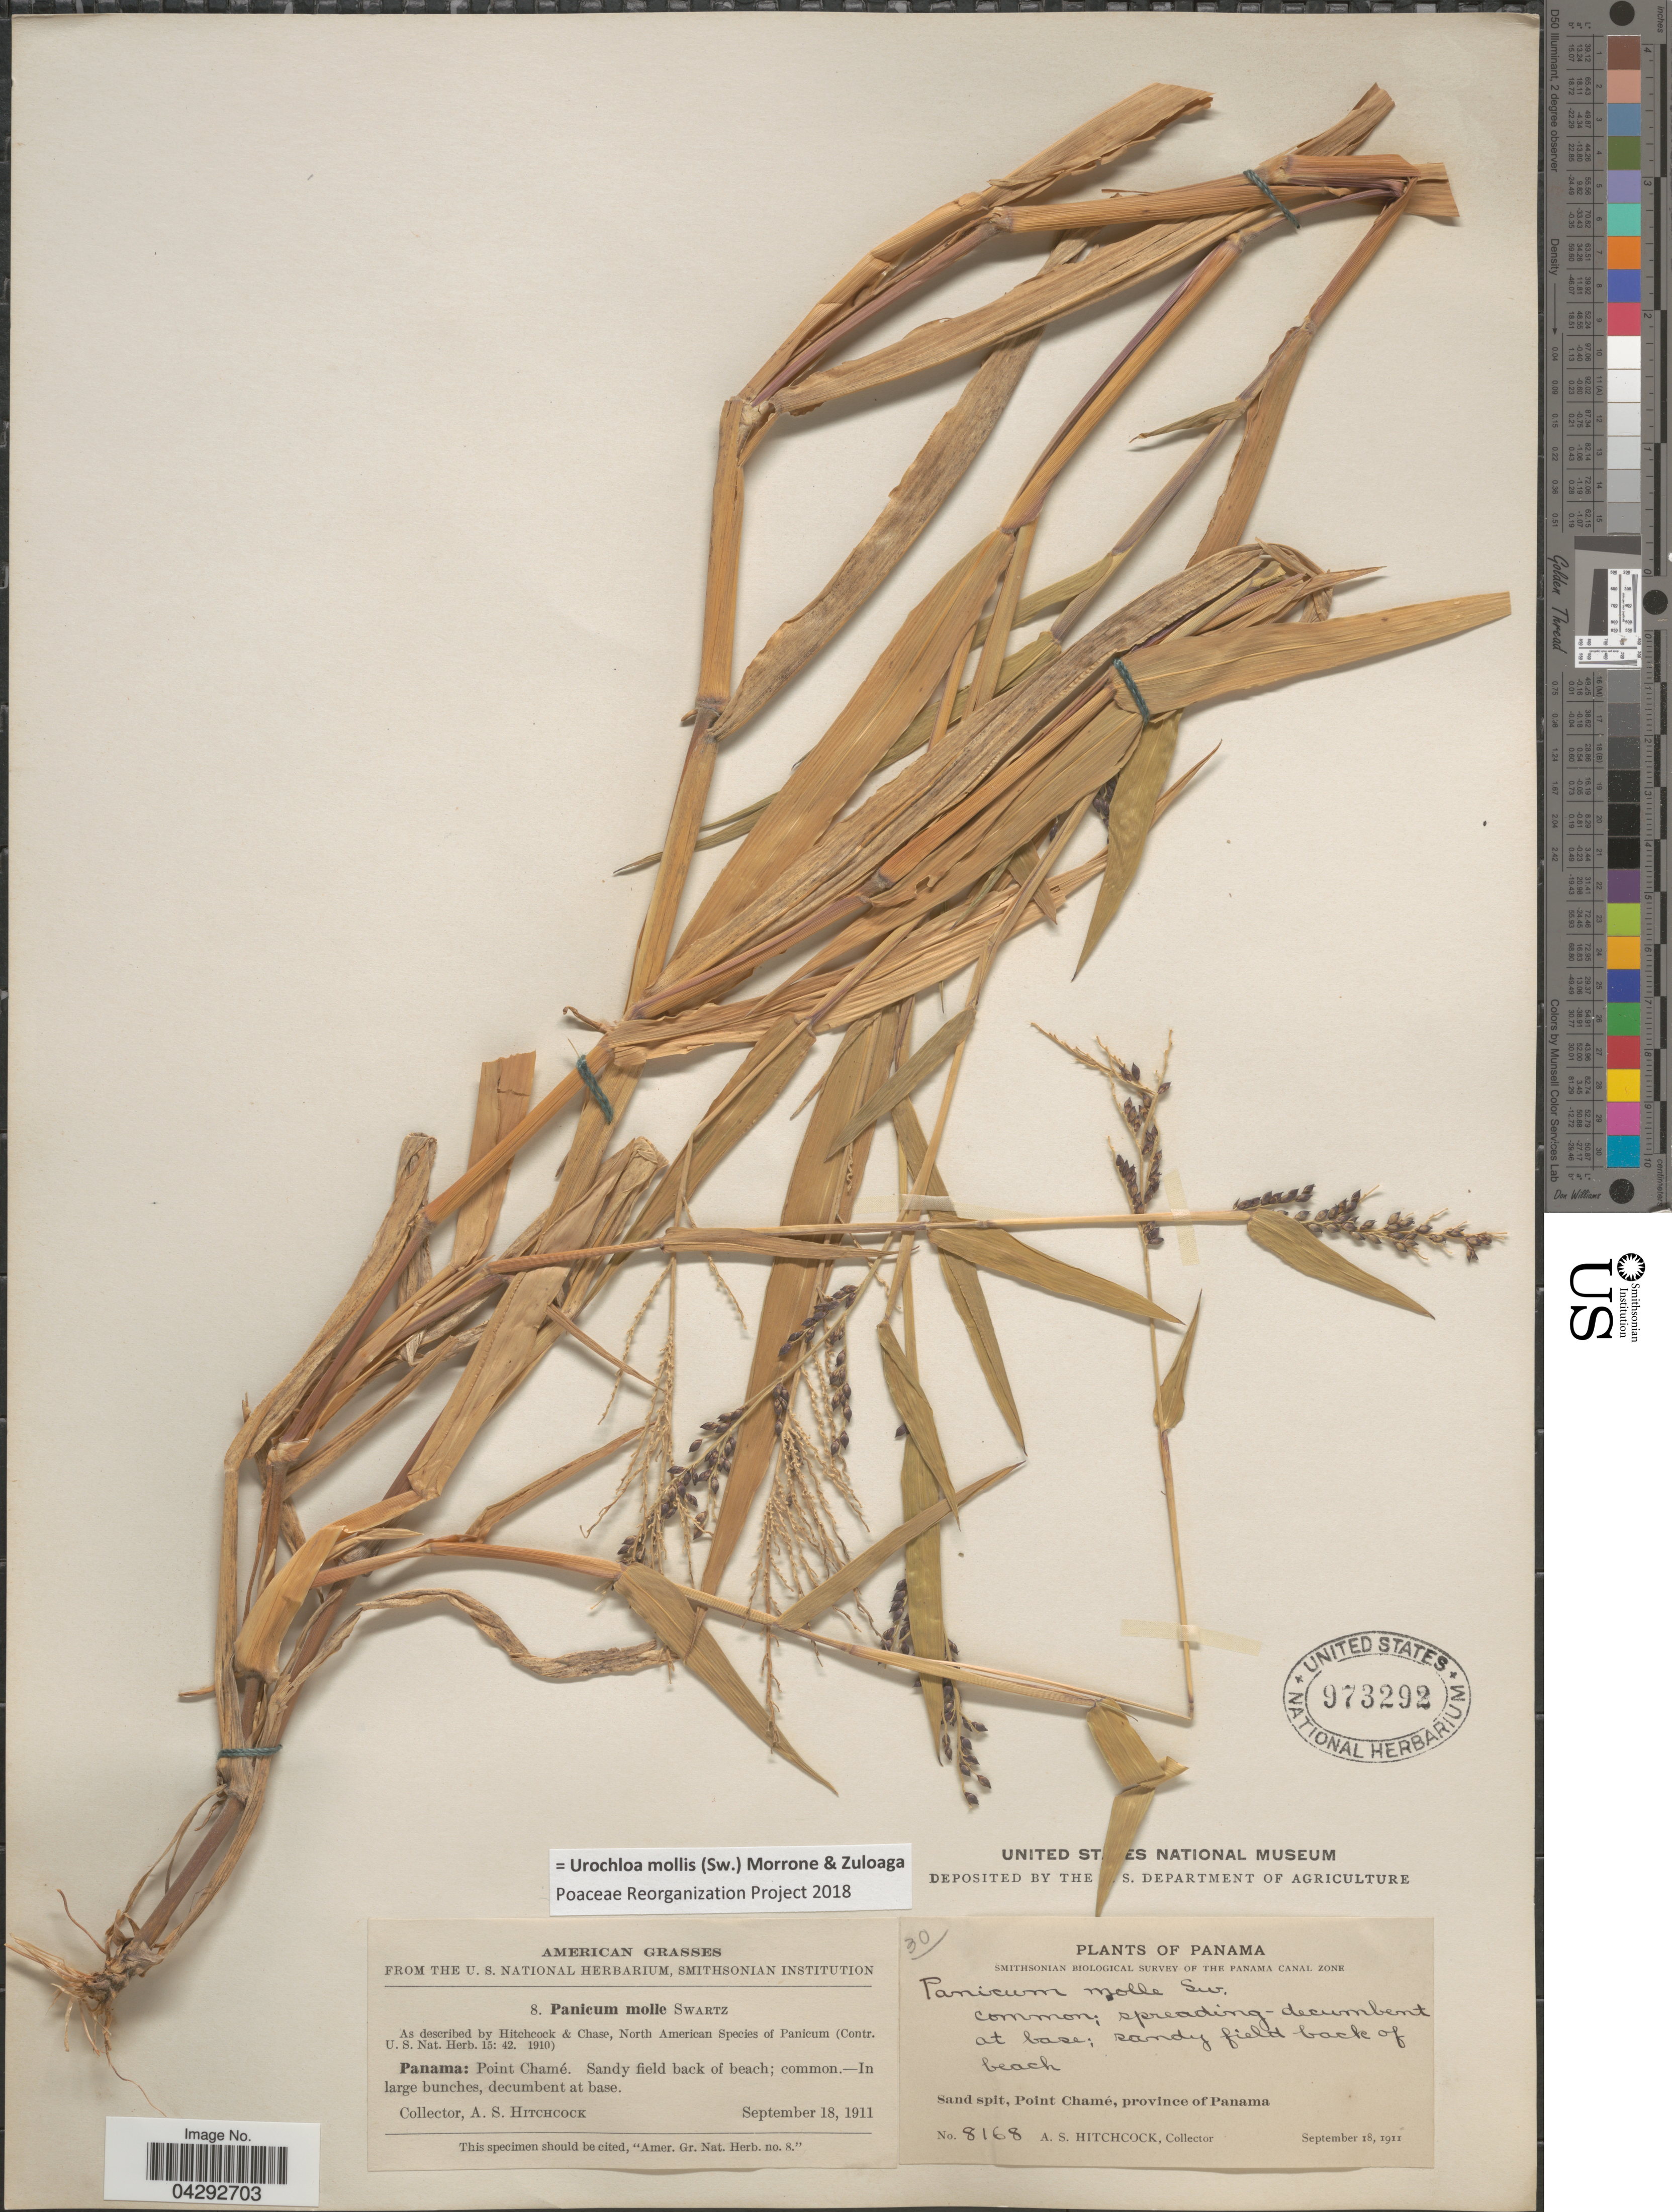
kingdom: Plantae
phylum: Tracheophyta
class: Liliopsida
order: Poales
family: Poaceae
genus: Urochloa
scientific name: Urochloa mollis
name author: (Sw.) Morrone & Zuloaga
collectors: A. S. Hitchcock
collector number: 8168/30/8?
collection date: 1911-09-18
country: Panama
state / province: Panamá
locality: Point Chamé. Smithsonian Biological Survey. Sand spit, Point Chamé.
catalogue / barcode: US 973292